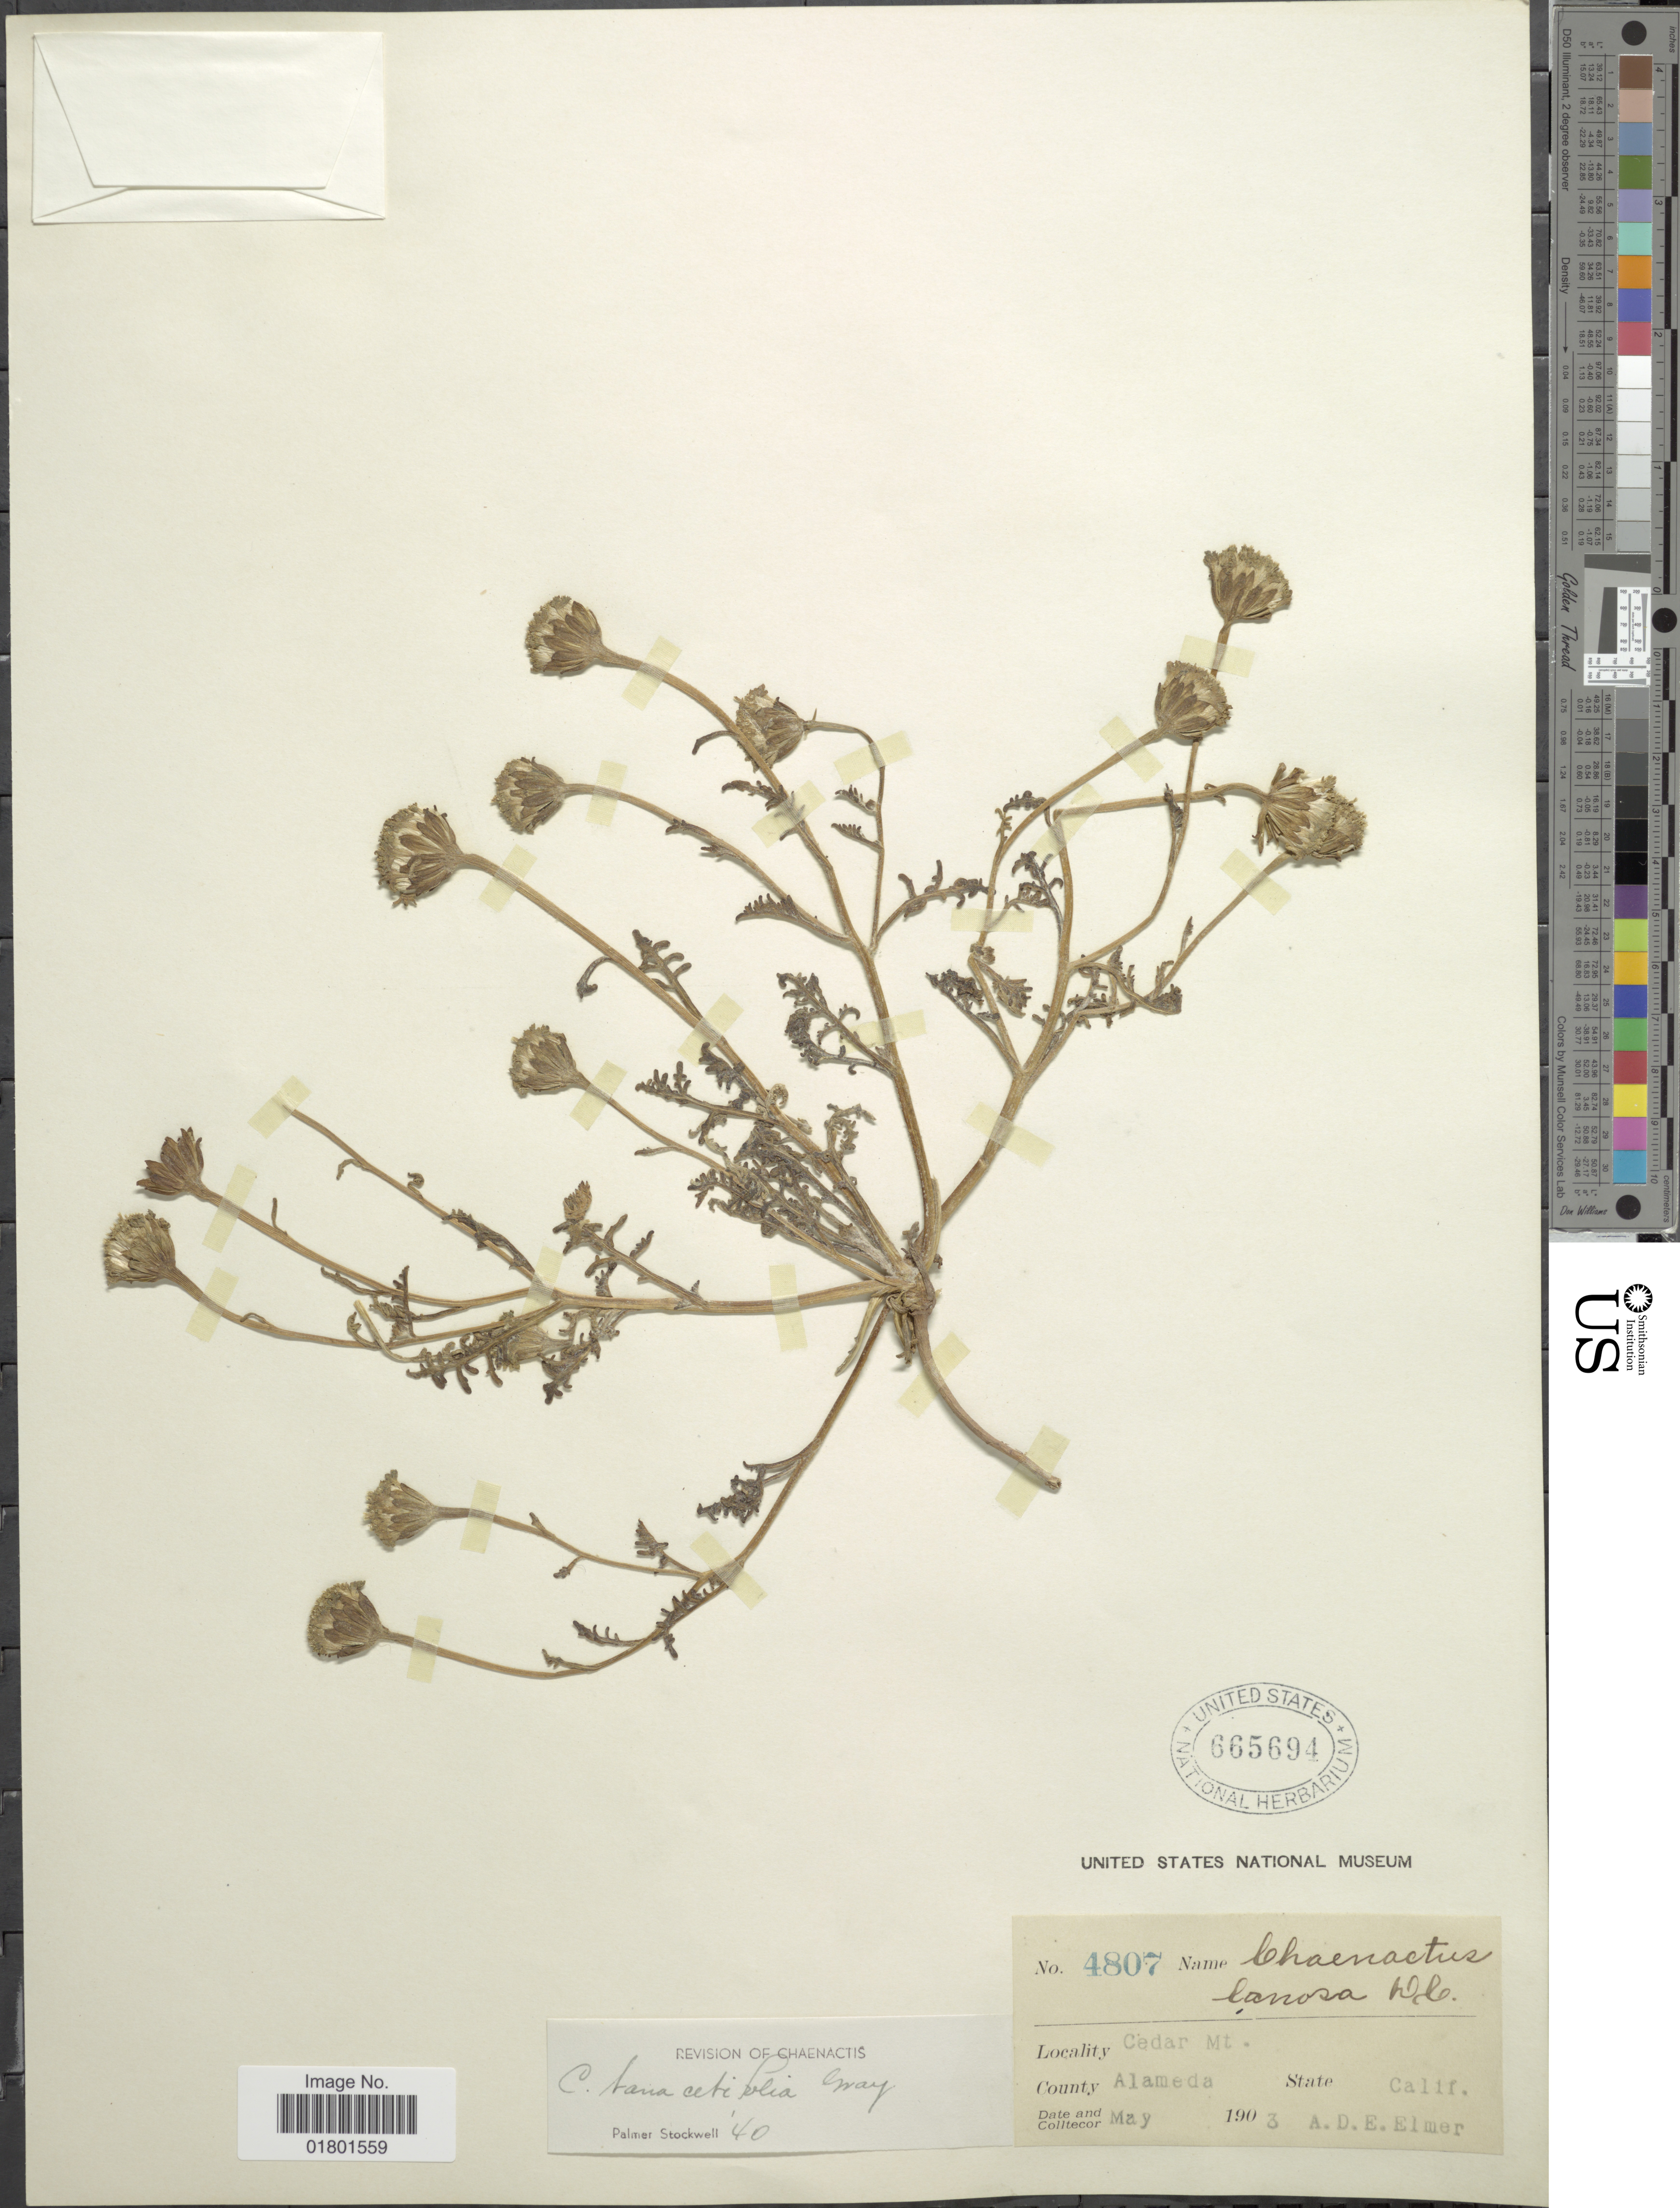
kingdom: Plantae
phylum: Tracheophyta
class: Magnoliopsida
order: Asterales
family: Asteraceae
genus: Chaenactis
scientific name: Chaenactis tanacetifolia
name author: A. Gray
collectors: A. D. E. Elmer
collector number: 4807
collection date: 1903-05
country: United States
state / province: California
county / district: Alameda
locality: Cedar Mt., County Alameda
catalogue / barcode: US 665694